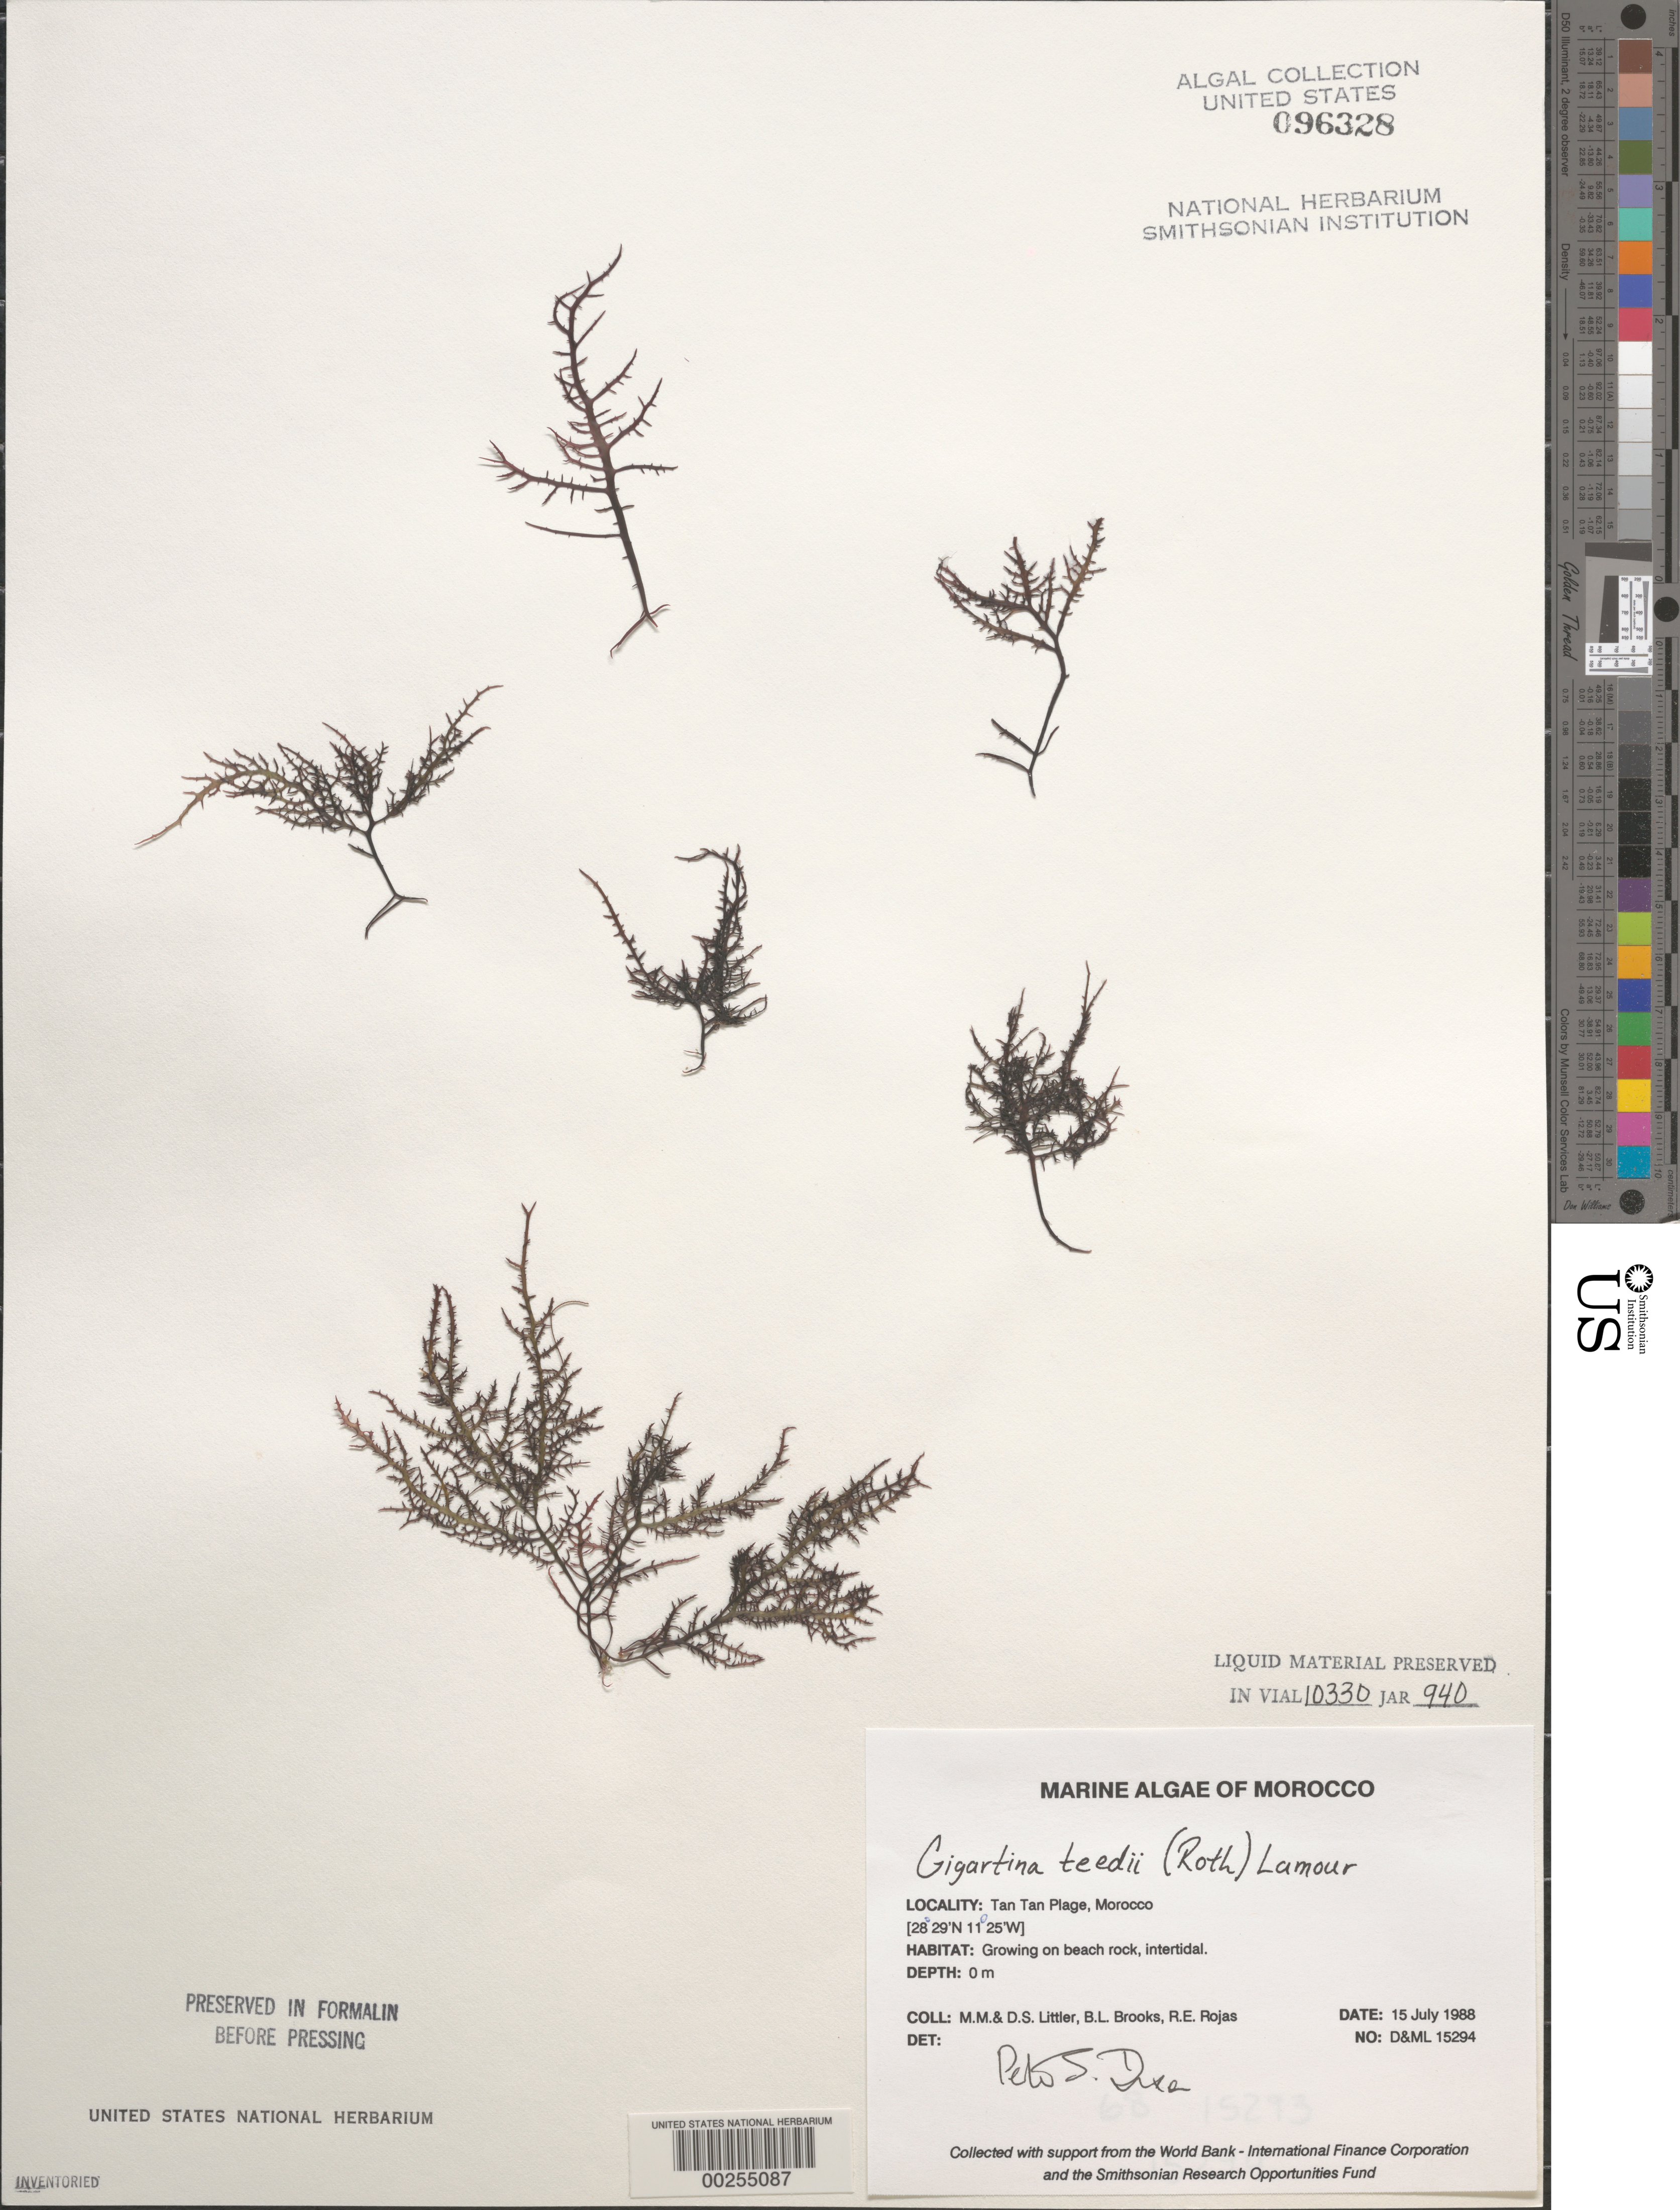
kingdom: Plantae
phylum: Rhodophyta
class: Florideophyceae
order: Gigartinales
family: Gigartinaceae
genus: Chondracanthus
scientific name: Chondracanthus teedei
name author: (Mert. in Roth) Kütz.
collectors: M. M. Littler, D. S. Littler, B. Brooks & R. Rojas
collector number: D&ML 15294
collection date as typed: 15 Jul 1988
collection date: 1988-07-15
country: Morocco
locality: Tan Tan Plage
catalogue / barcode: US 96328